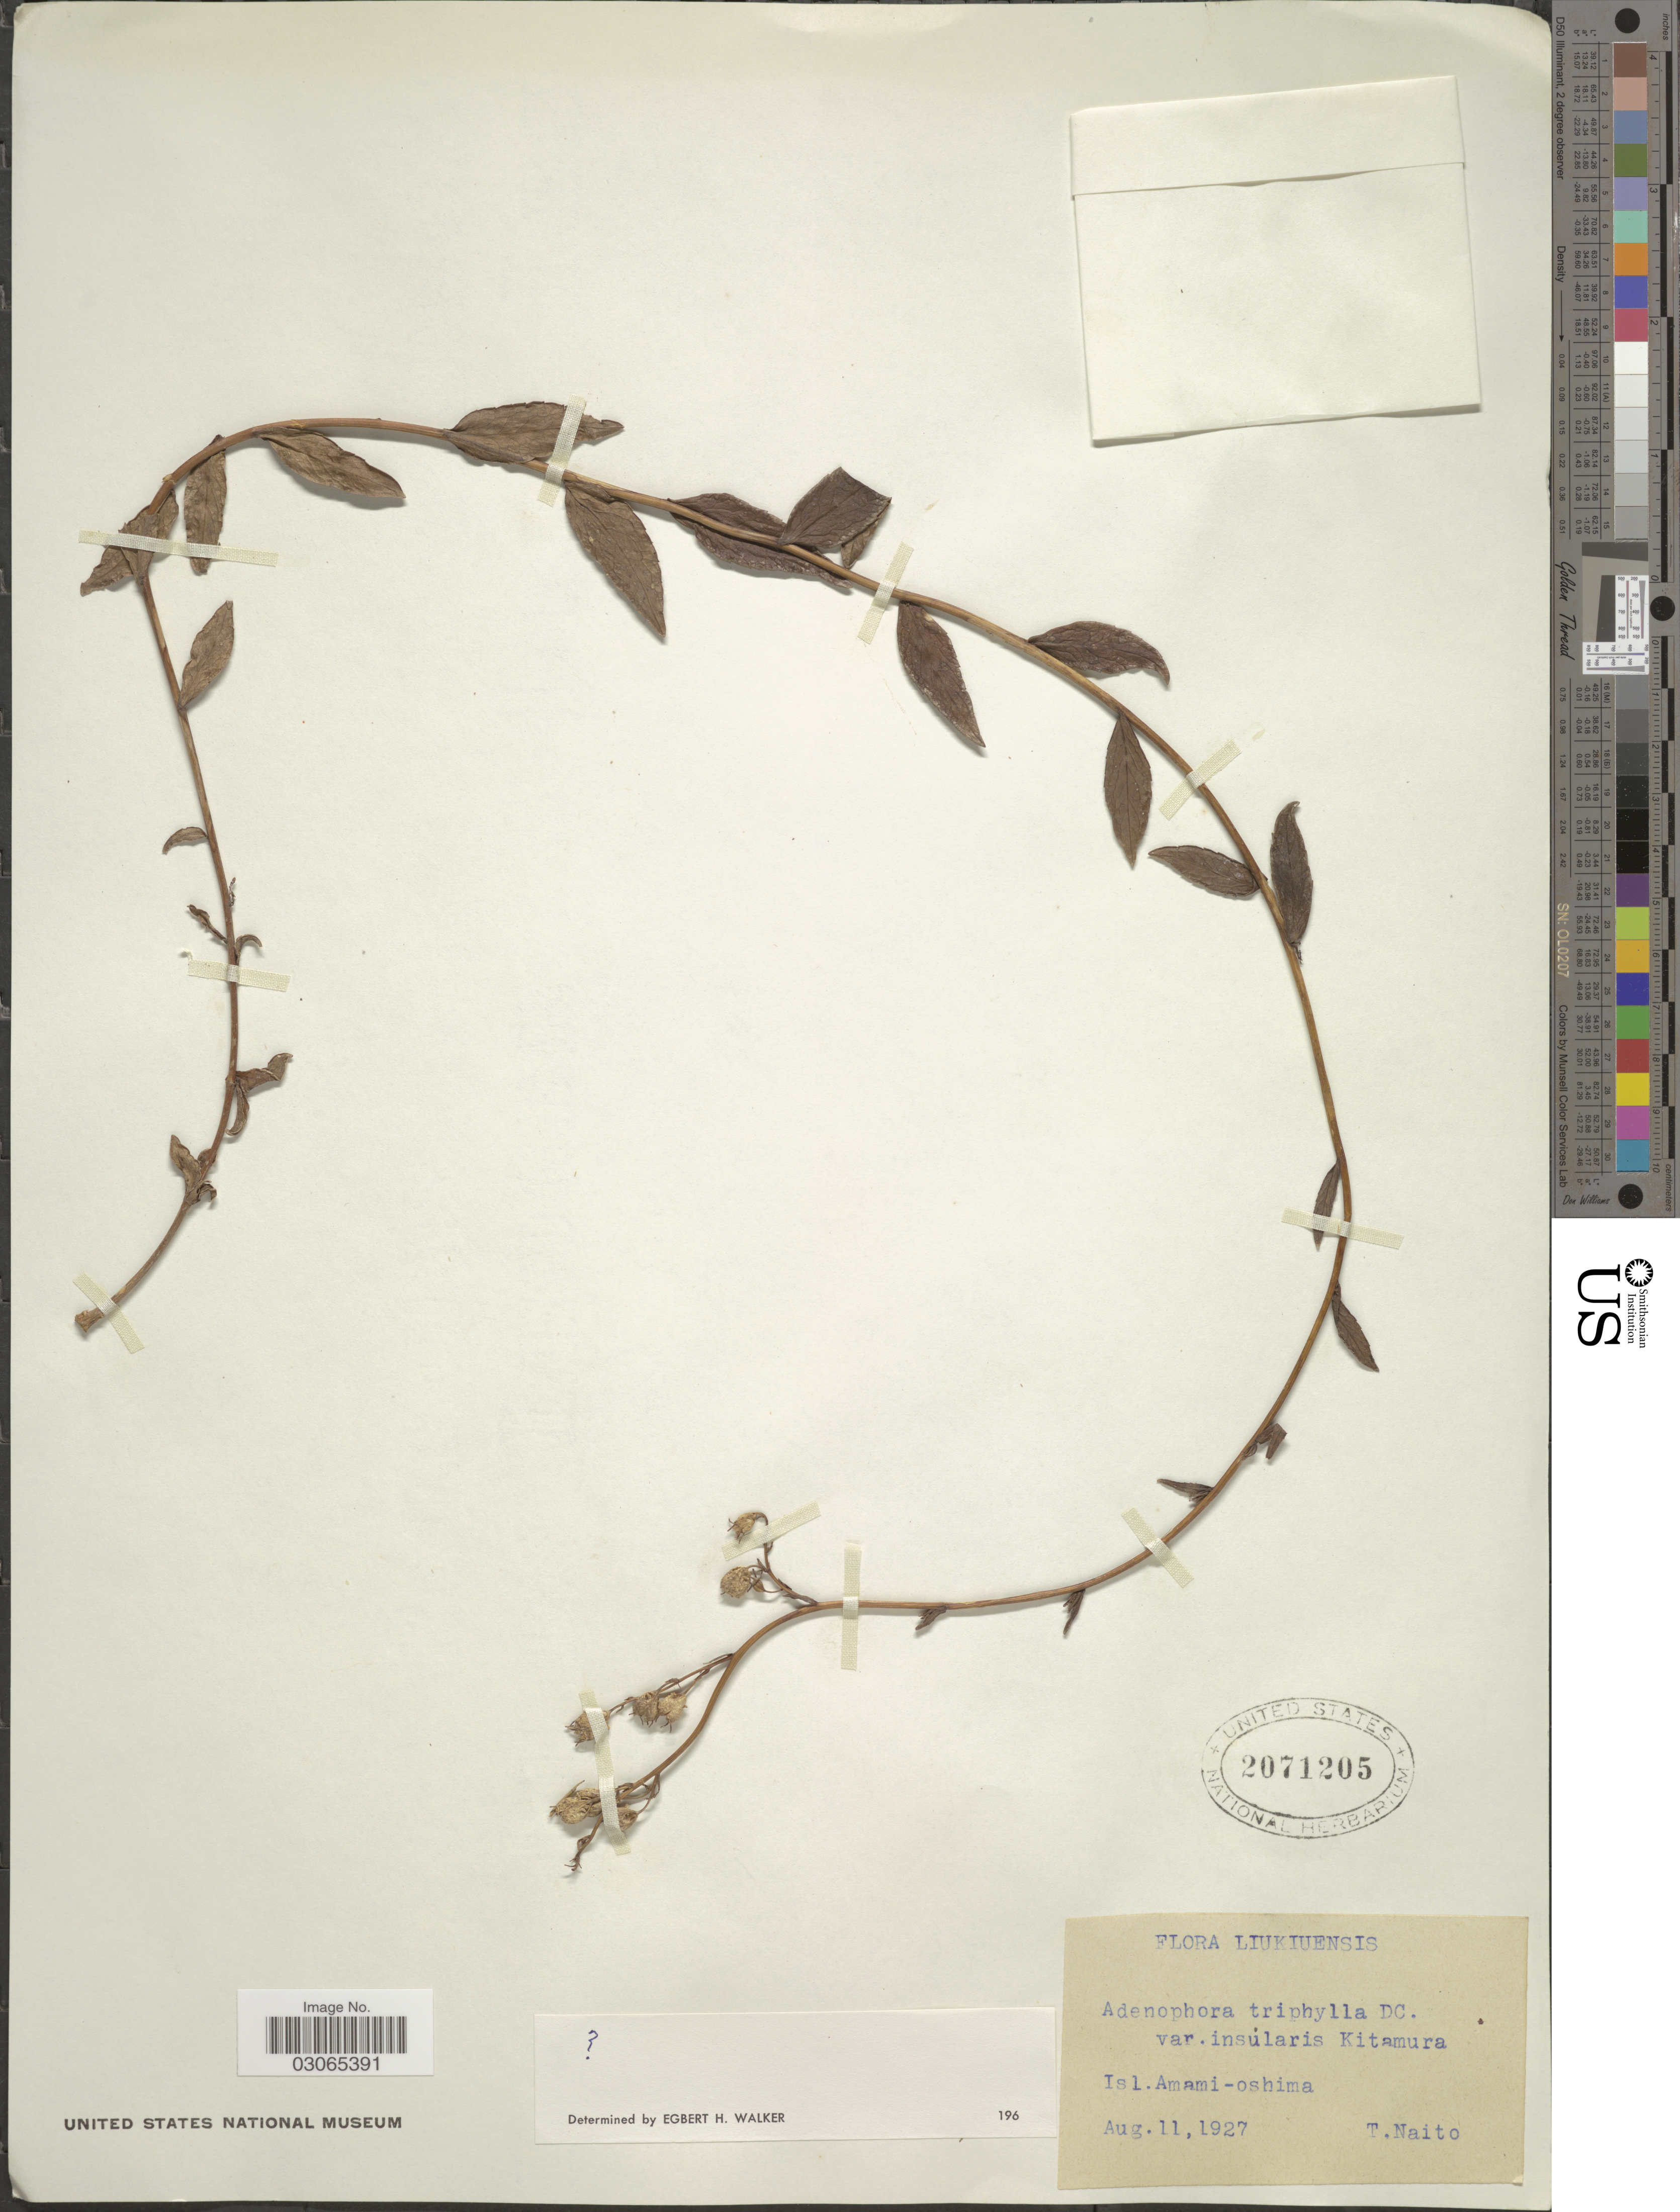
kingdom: Plantae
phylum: Tracheophyta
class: Magnoliopsida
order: Asterales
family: Campanulaceae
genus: Adenophora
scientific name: Adenophora triphylla var. insularis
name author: (Kitam.) Kitam.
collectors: T. Naito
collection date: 1927-08-11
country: Japan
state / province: Okinawa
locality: Liukiuensis. Isl. Amami-oshima.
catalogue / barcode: US 2071205